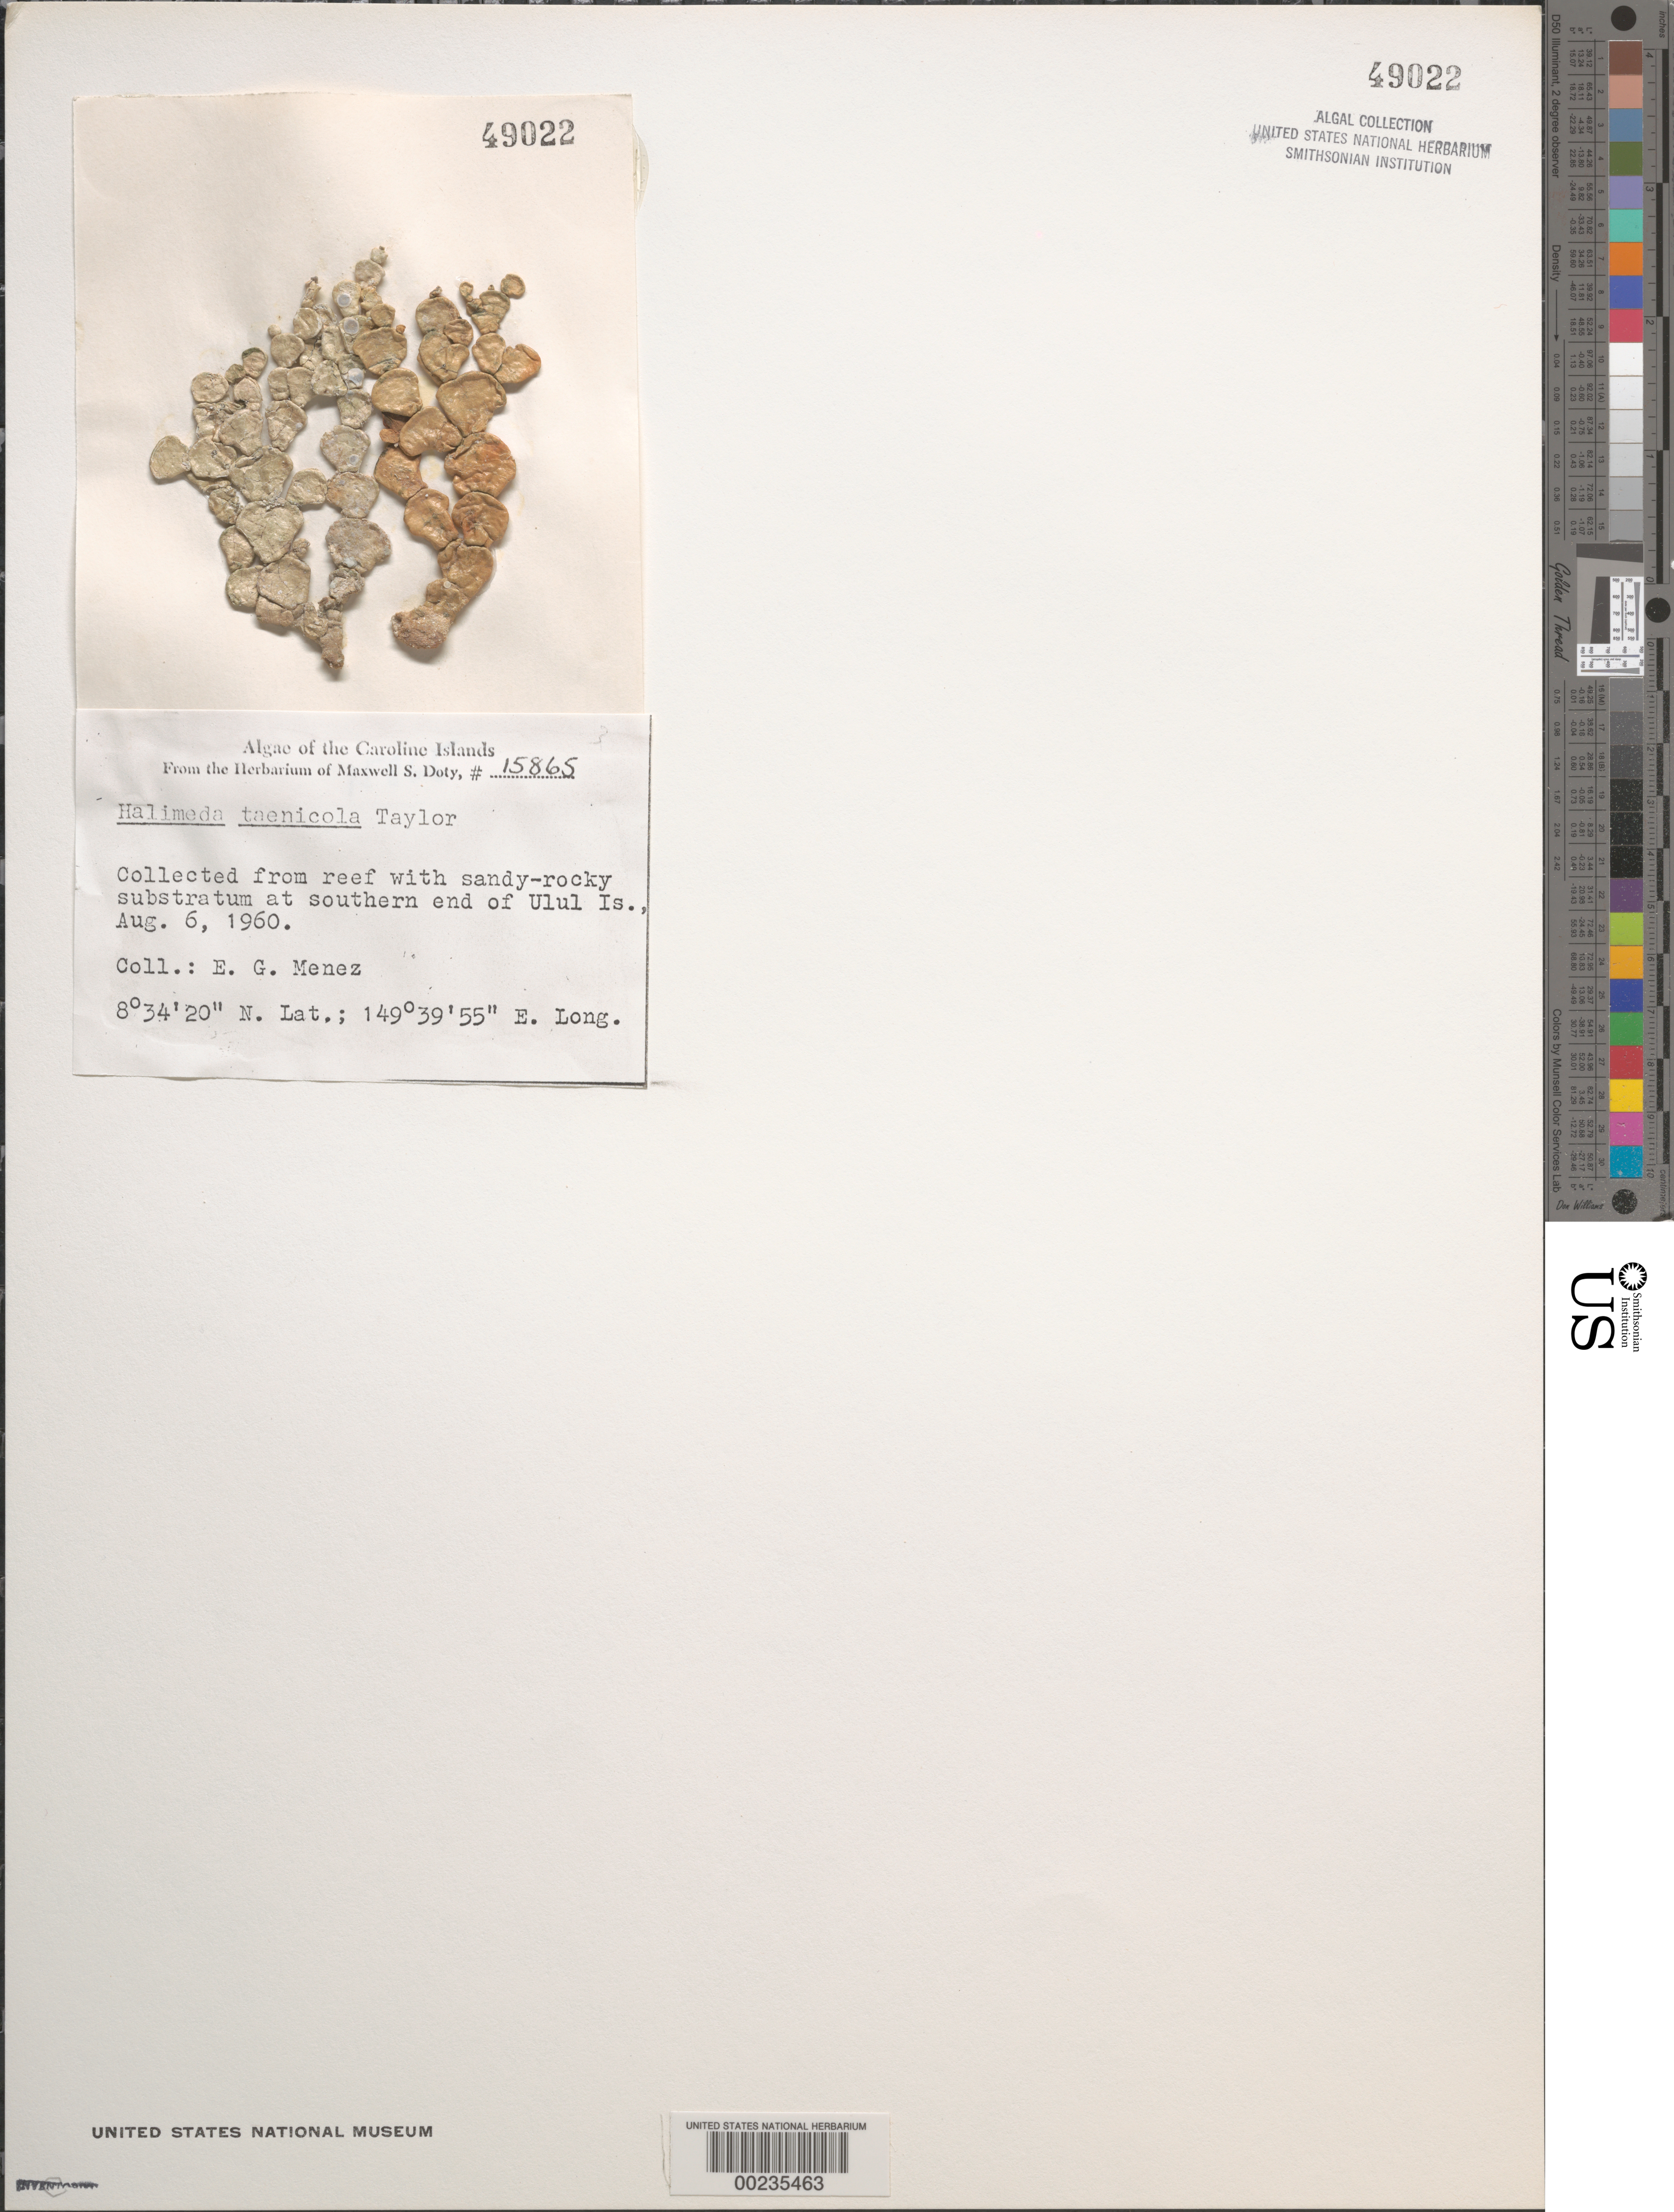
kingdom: Plantae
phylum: Chlorophyta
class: Ulvophyceae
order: Bryopsidales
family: Halimedaceae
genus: Halimeda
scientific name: Halimeda taenicola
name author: W.R. Taylor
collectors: Meñez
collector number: MSD 15865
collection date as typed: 06 Aug 1960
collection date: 1960-08-06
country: Micronesia, Federated States of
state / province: Truk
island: Namonuito Atoll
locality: Ulal Islet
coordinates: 8 34' 20" N, 149 39' 55" E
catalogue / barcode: US 49022